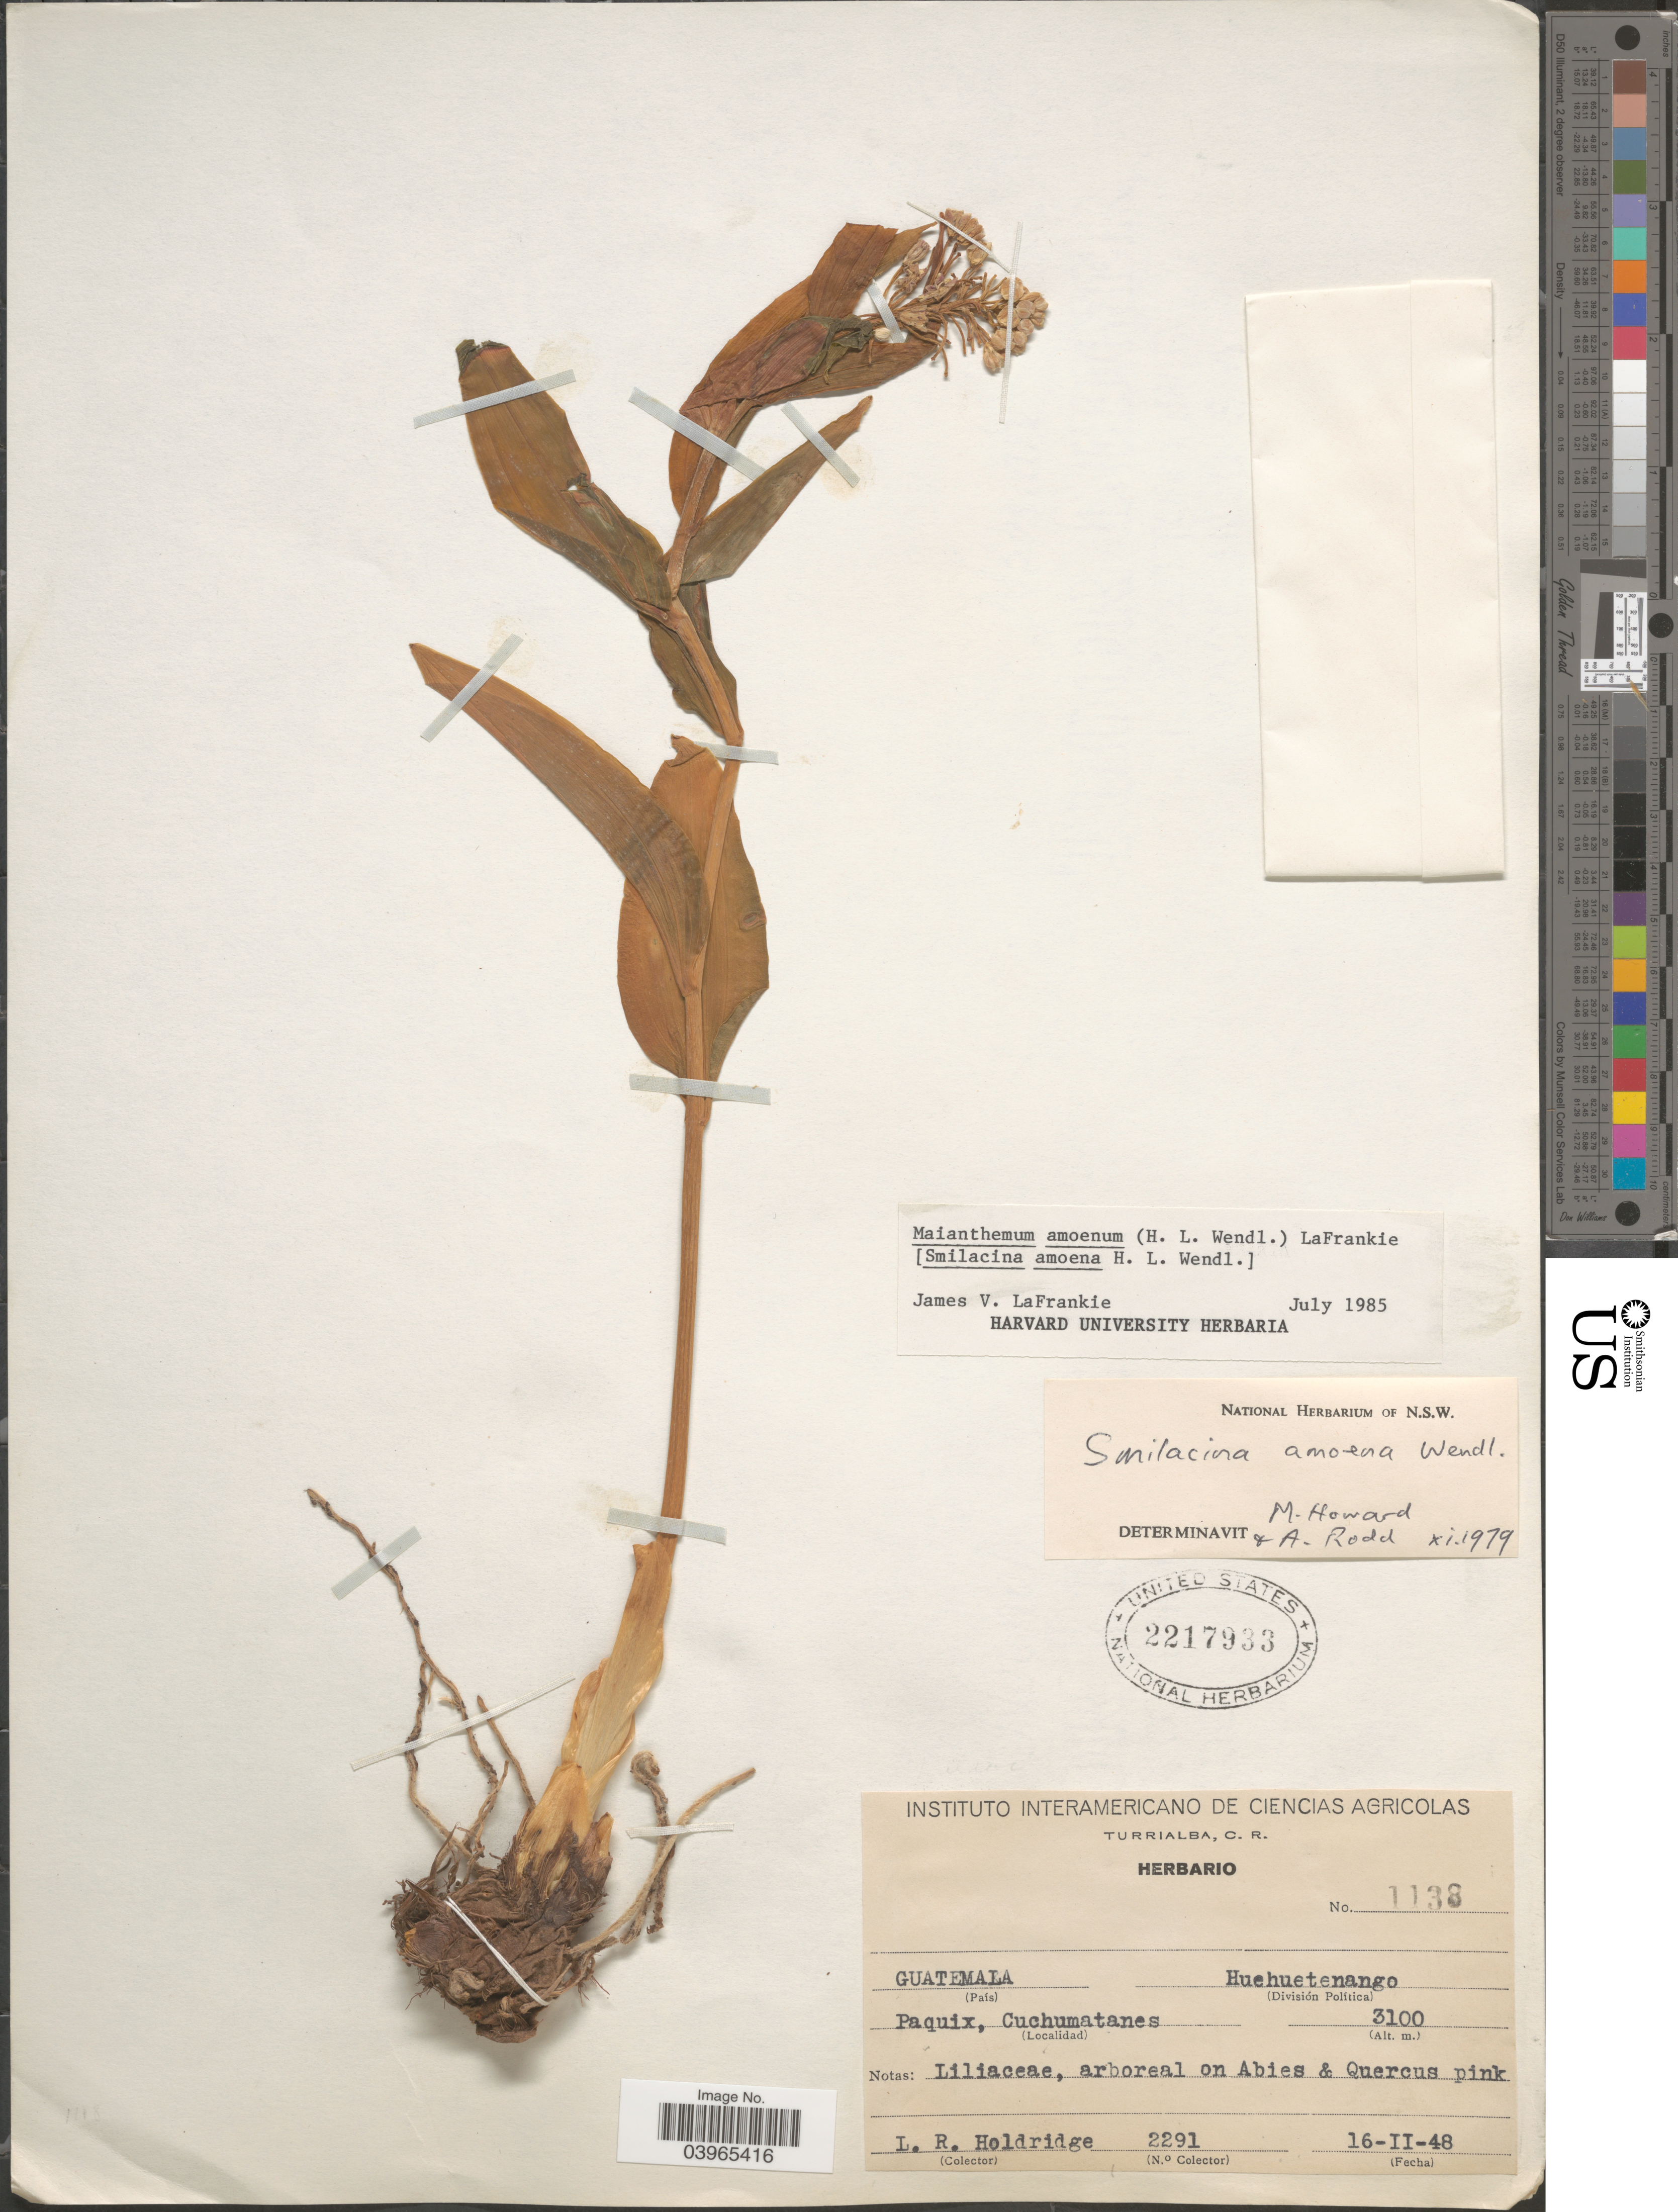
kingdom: Plantae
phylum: Tracheophyta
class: Liliopsida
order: Asparagales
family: Asparagaceae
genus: Maianthemum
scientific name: Maianthemum amoenum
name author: (H.L. Wendl.) LaFrankie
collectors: L. Holdridge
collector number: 2291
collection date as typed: Transcribed d/m/y: 16/2/48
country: Guatemala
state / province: Huehuetenango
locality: Huehuetenango (División Política). Paquix, Cuchumatanes.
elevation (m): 3100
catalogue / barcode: US 2217933